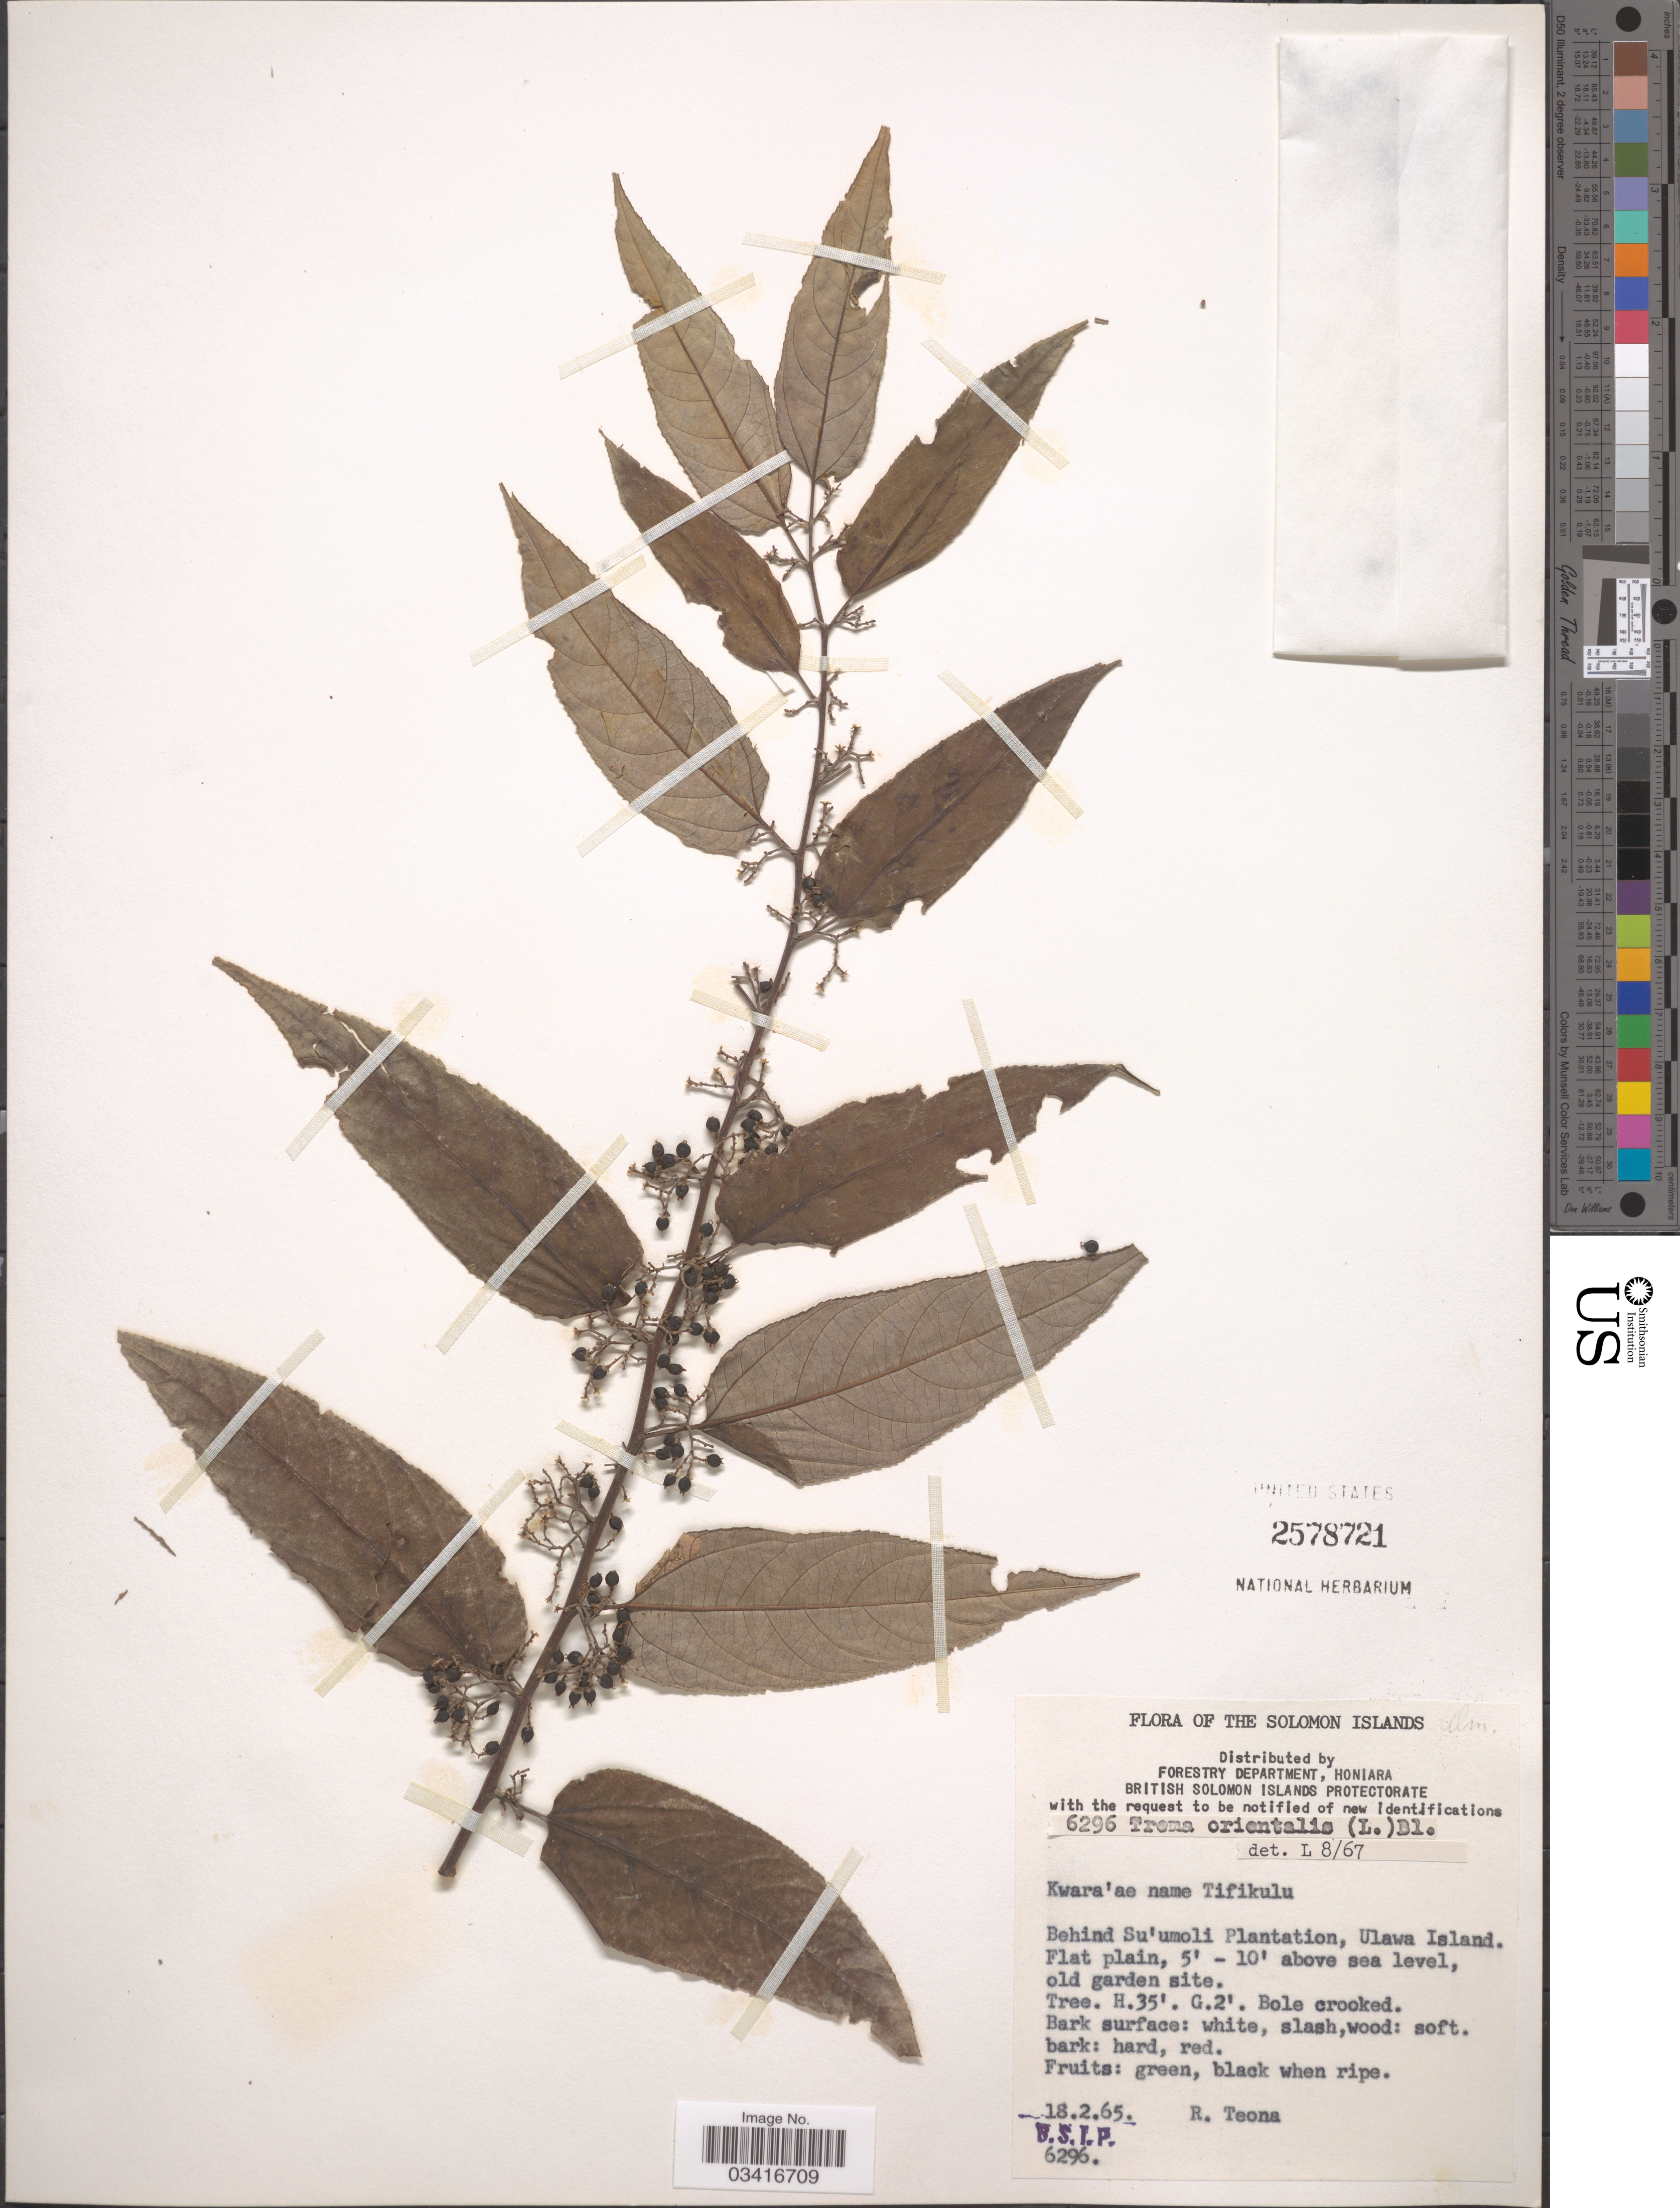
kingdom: Plantae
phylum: Tracheophyta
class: Magnoliopsida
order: Rosales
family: Cannabaceae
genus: Trema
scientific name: Trema orientale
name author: (L.) Blume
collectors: R. Teona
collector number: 6296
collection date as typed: Transcribed d/m/y: 18/2/65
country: Solomon Islands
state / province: Solomon Islands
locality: Behind Su'umoli Plantation, Ulawa Island.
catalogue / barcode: US 2578721